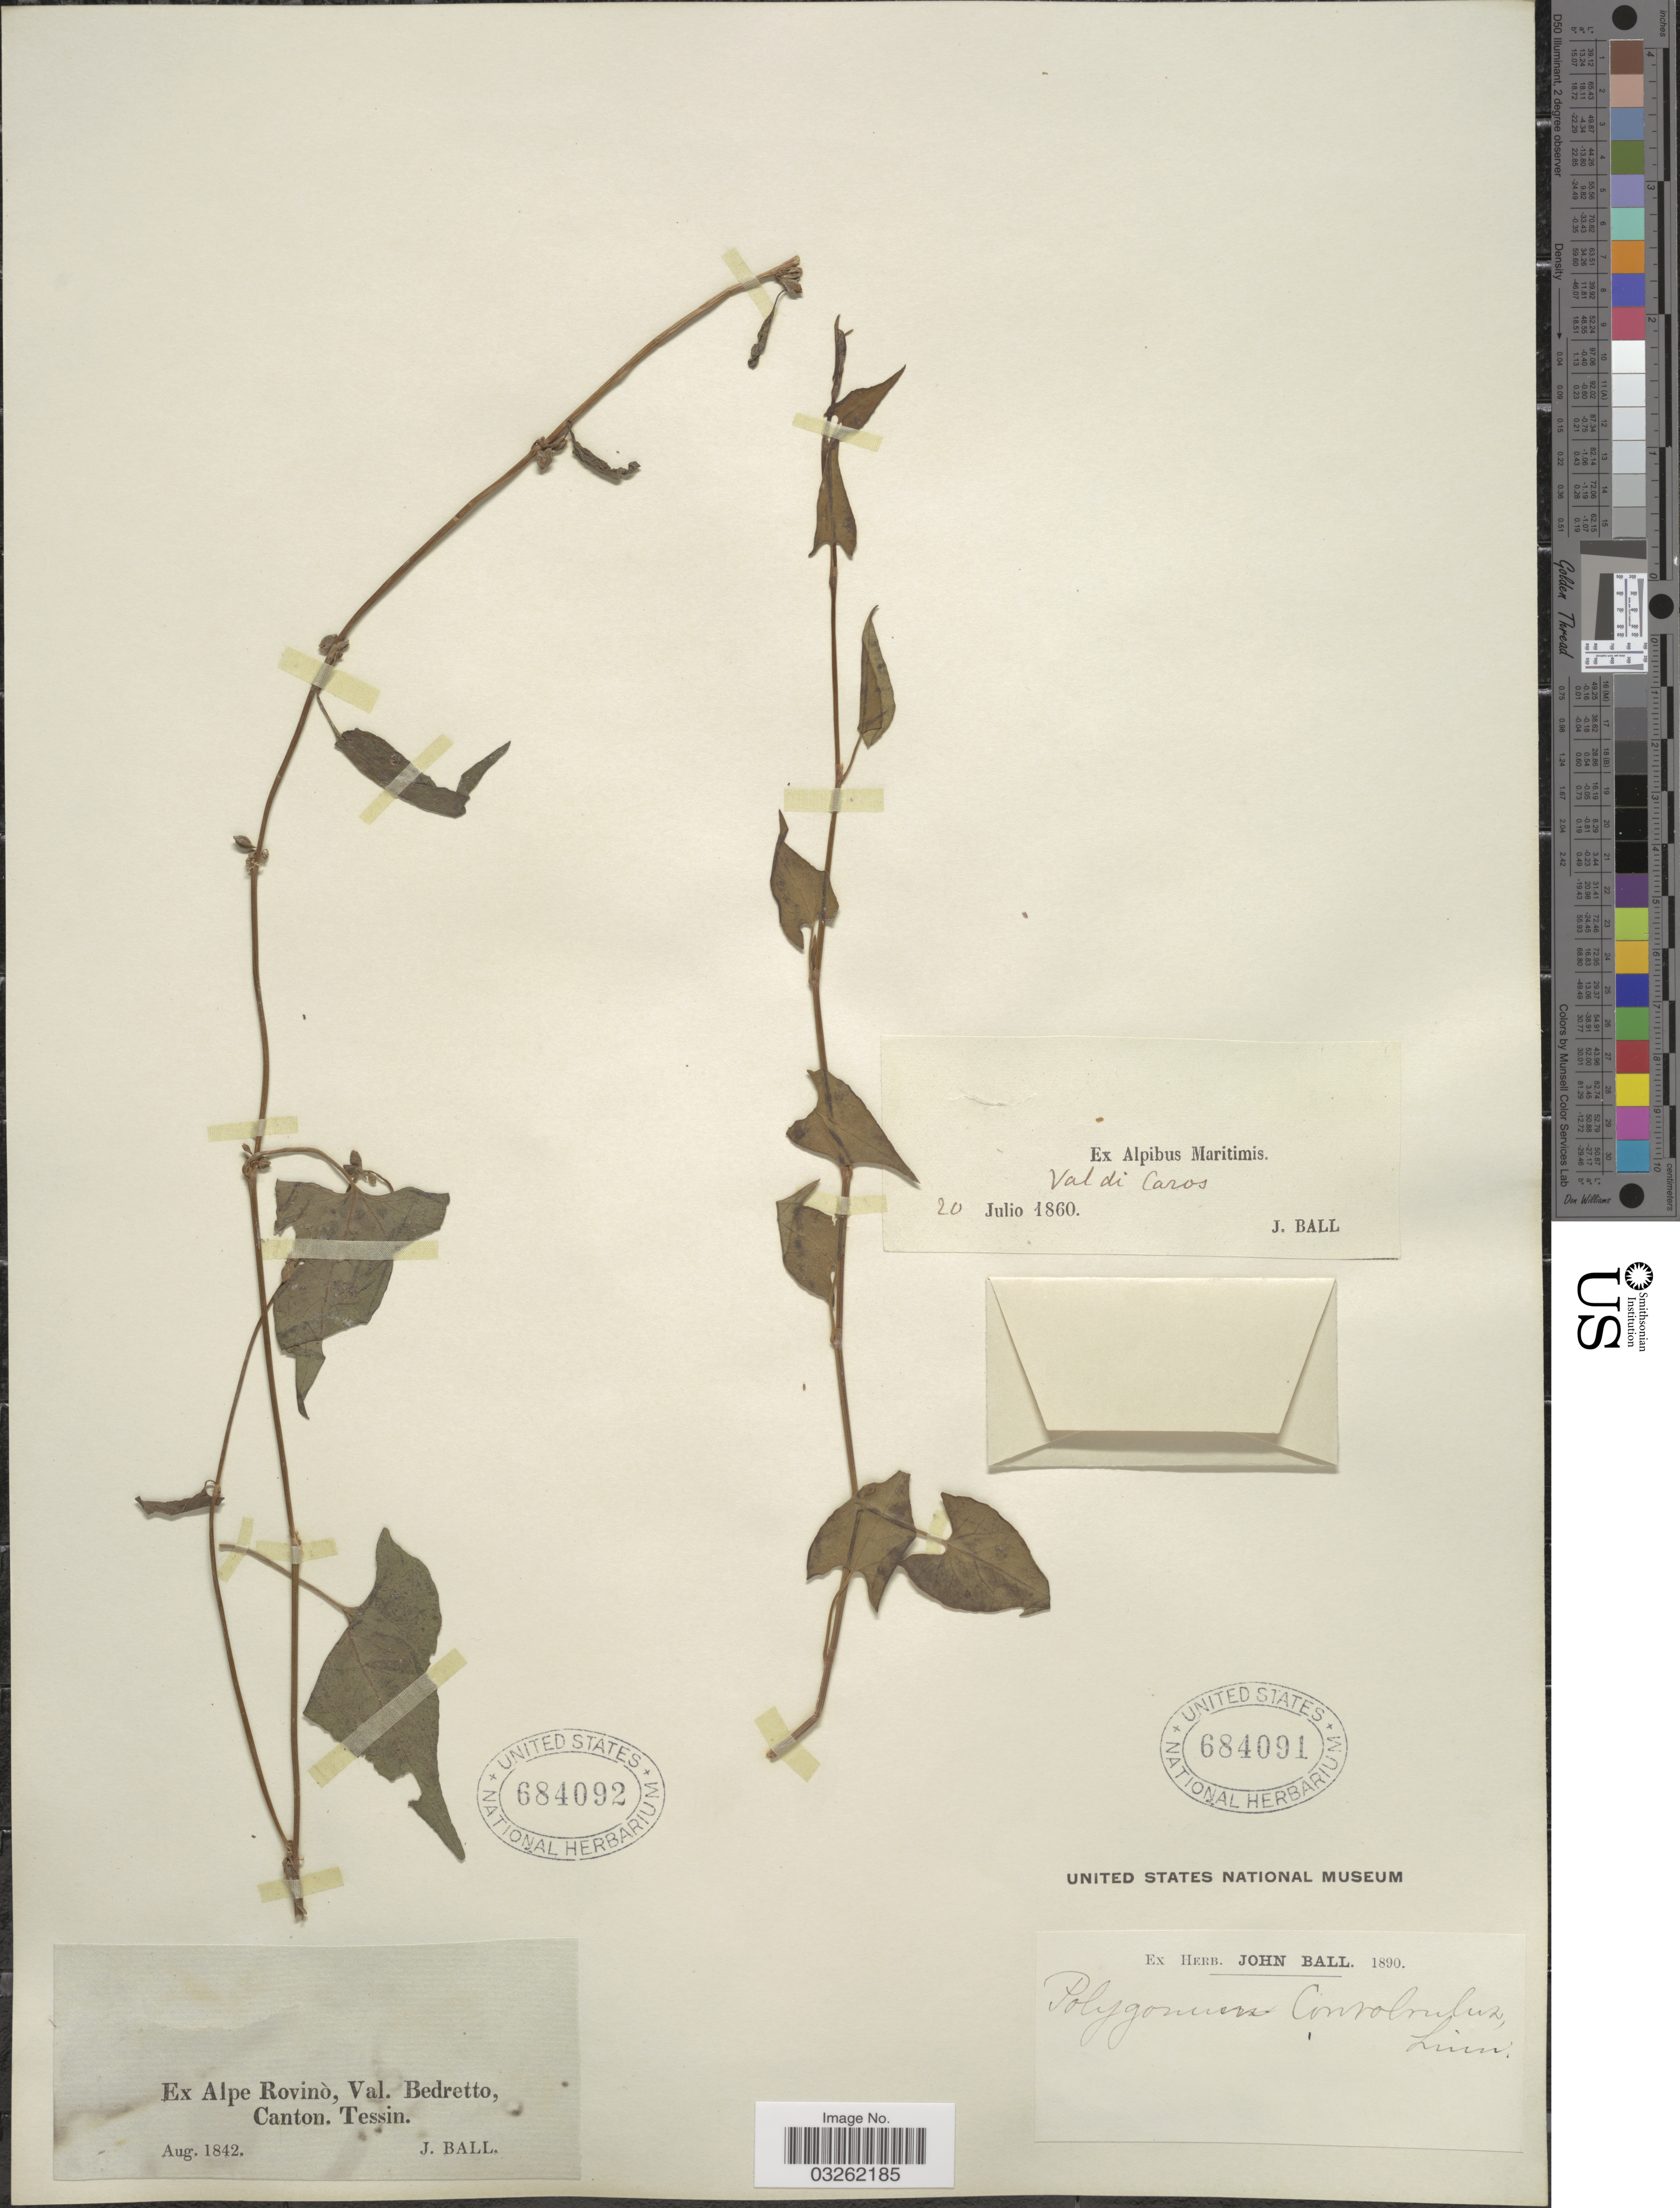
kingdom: Plantae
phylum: Tracheophyta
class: Magnoliopsida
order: Caryophyllales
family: Polygonaceae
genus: Fallopia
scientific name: Fallopia convolvulus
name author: (L.) Á. Löve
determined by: Strong, M. T., (US), Smithsonian Institution - National Museum of Natural History (UNITED STATES)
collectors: J. Ball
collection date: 1860-07-20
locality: Ex Alpibus Maritimis. Val di Caros.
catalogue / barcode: US 684091-2